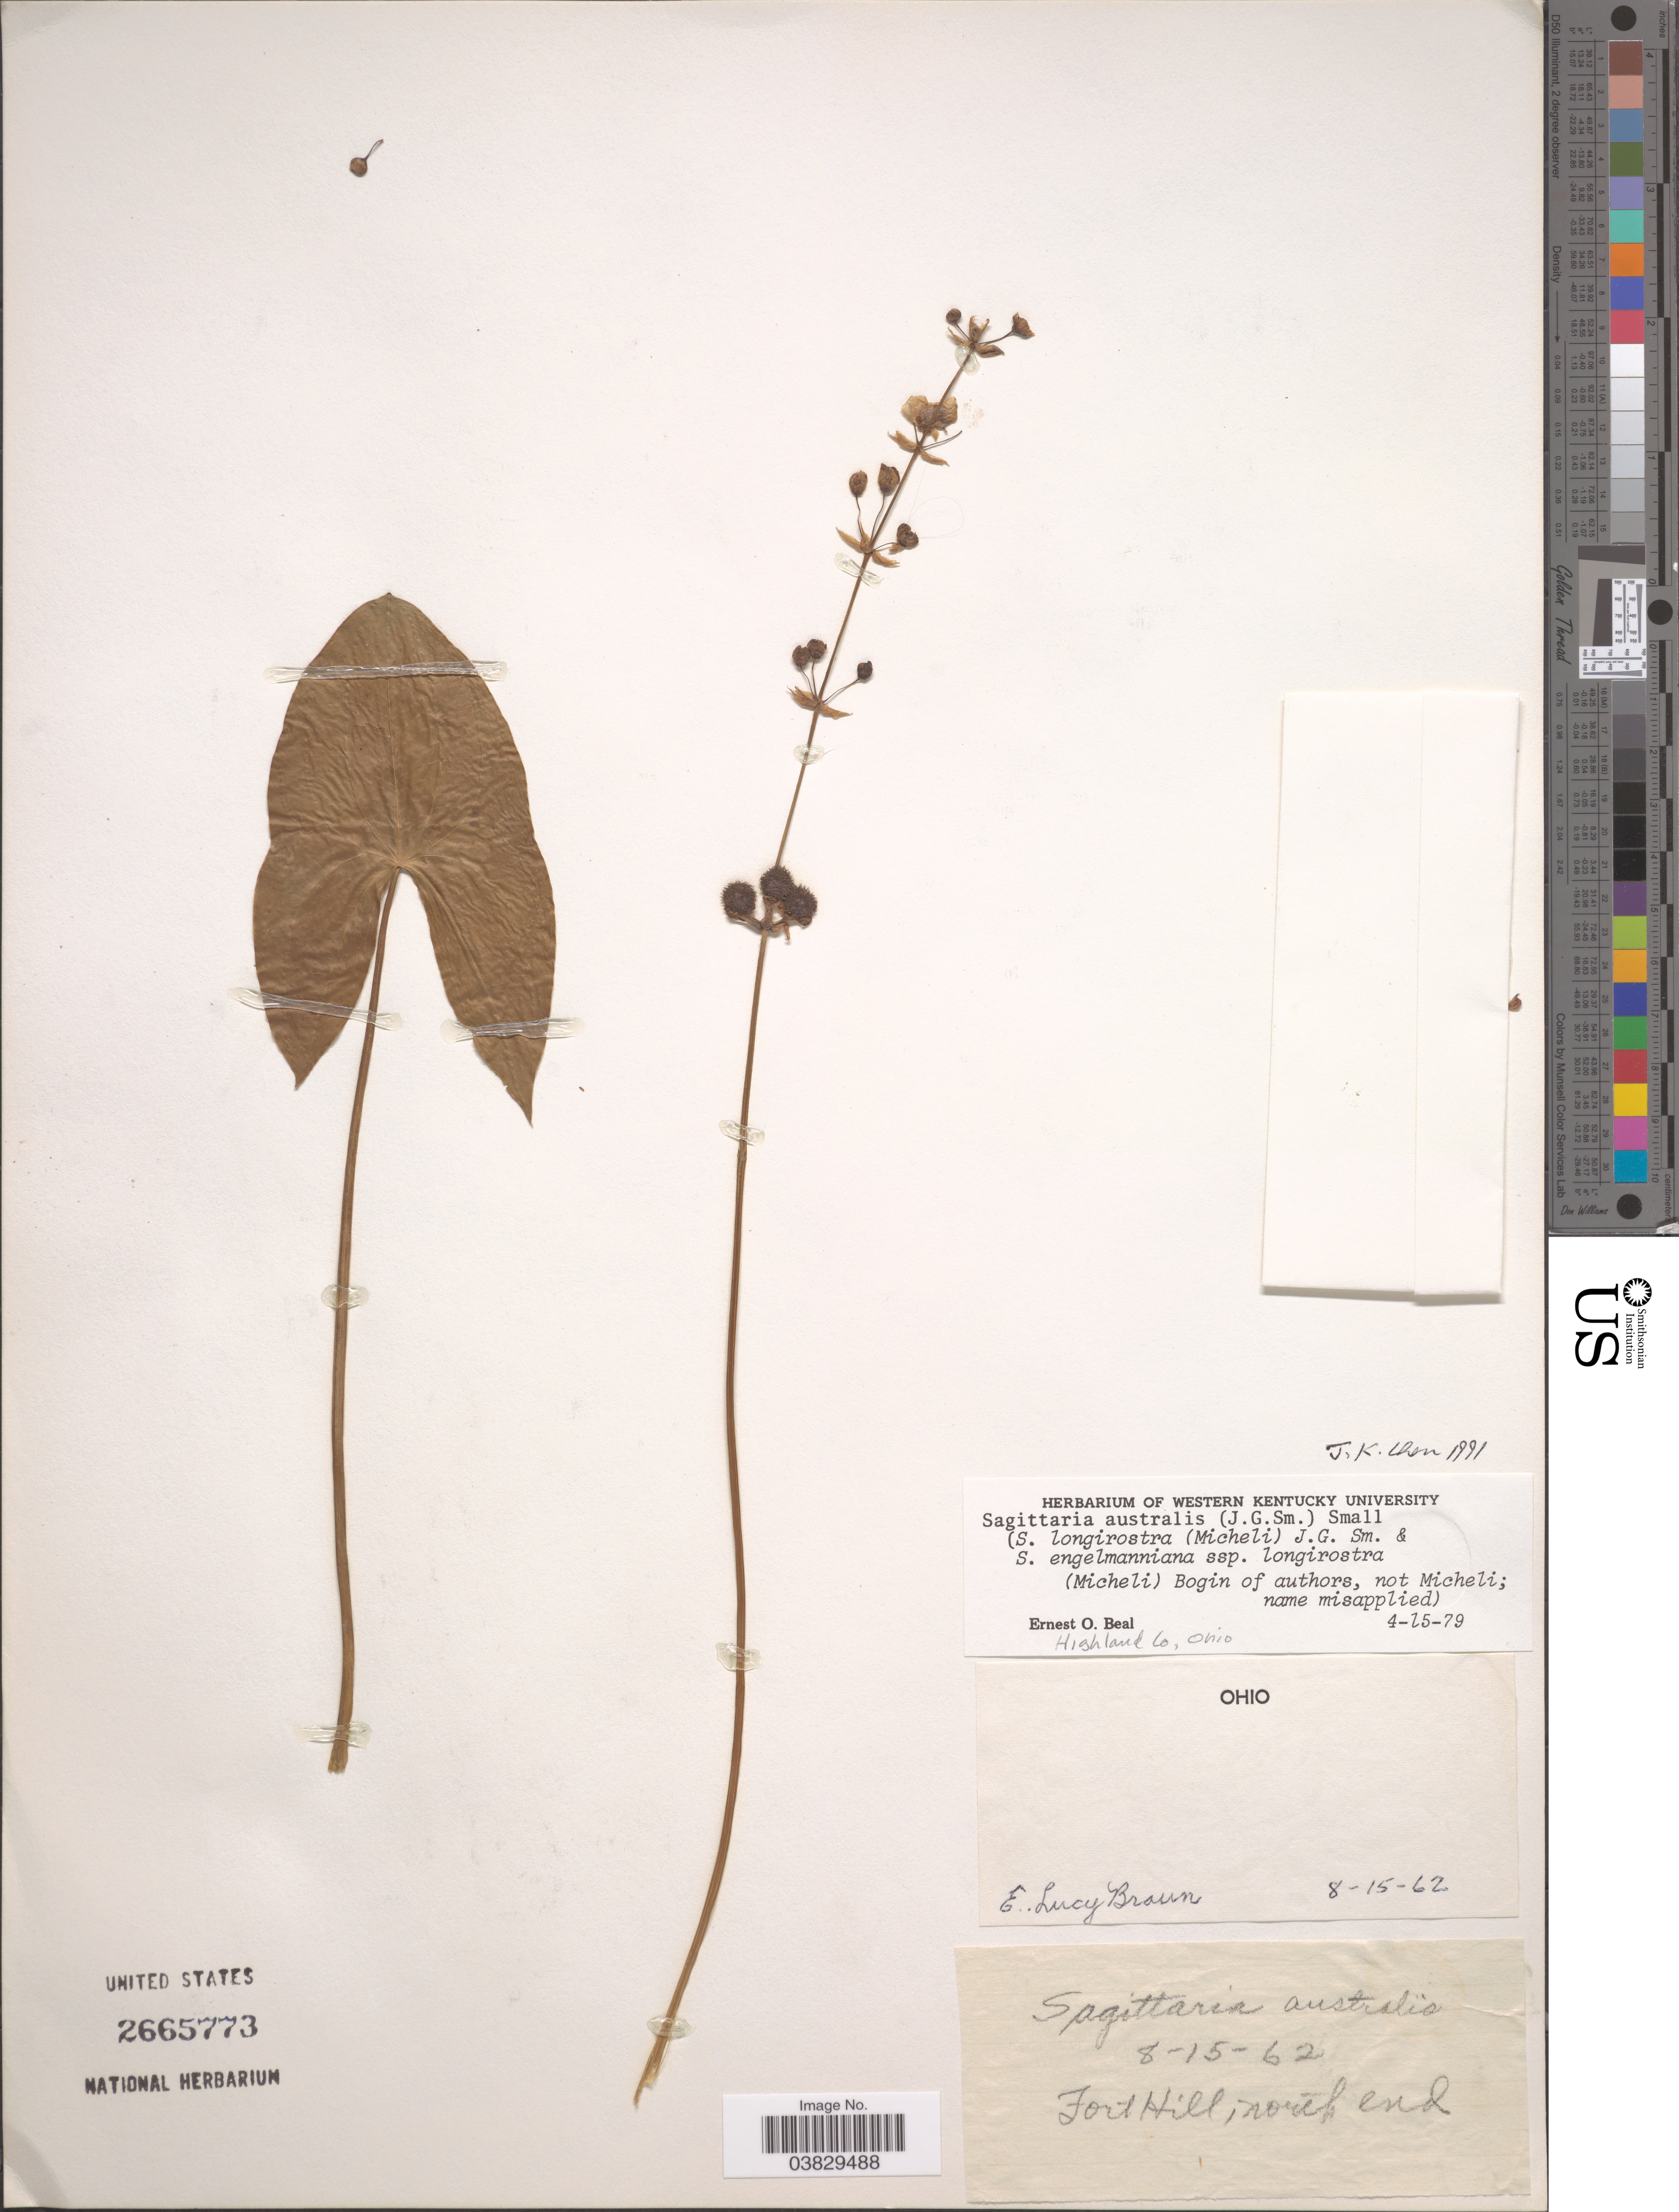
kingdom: Plantae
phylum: Tracheophyta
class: Liliopsida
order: Alismatales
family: Alismataceae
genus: Sagittaria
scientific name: Sagittaria australis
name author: (J.G. Sm. ex C. Mohr) Small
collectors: E. L. Braun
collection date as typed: Transcribed d/m/y: 15/8/62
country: United States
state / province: Ohio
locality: Fort Hill, north end.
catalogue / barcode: US 2665773